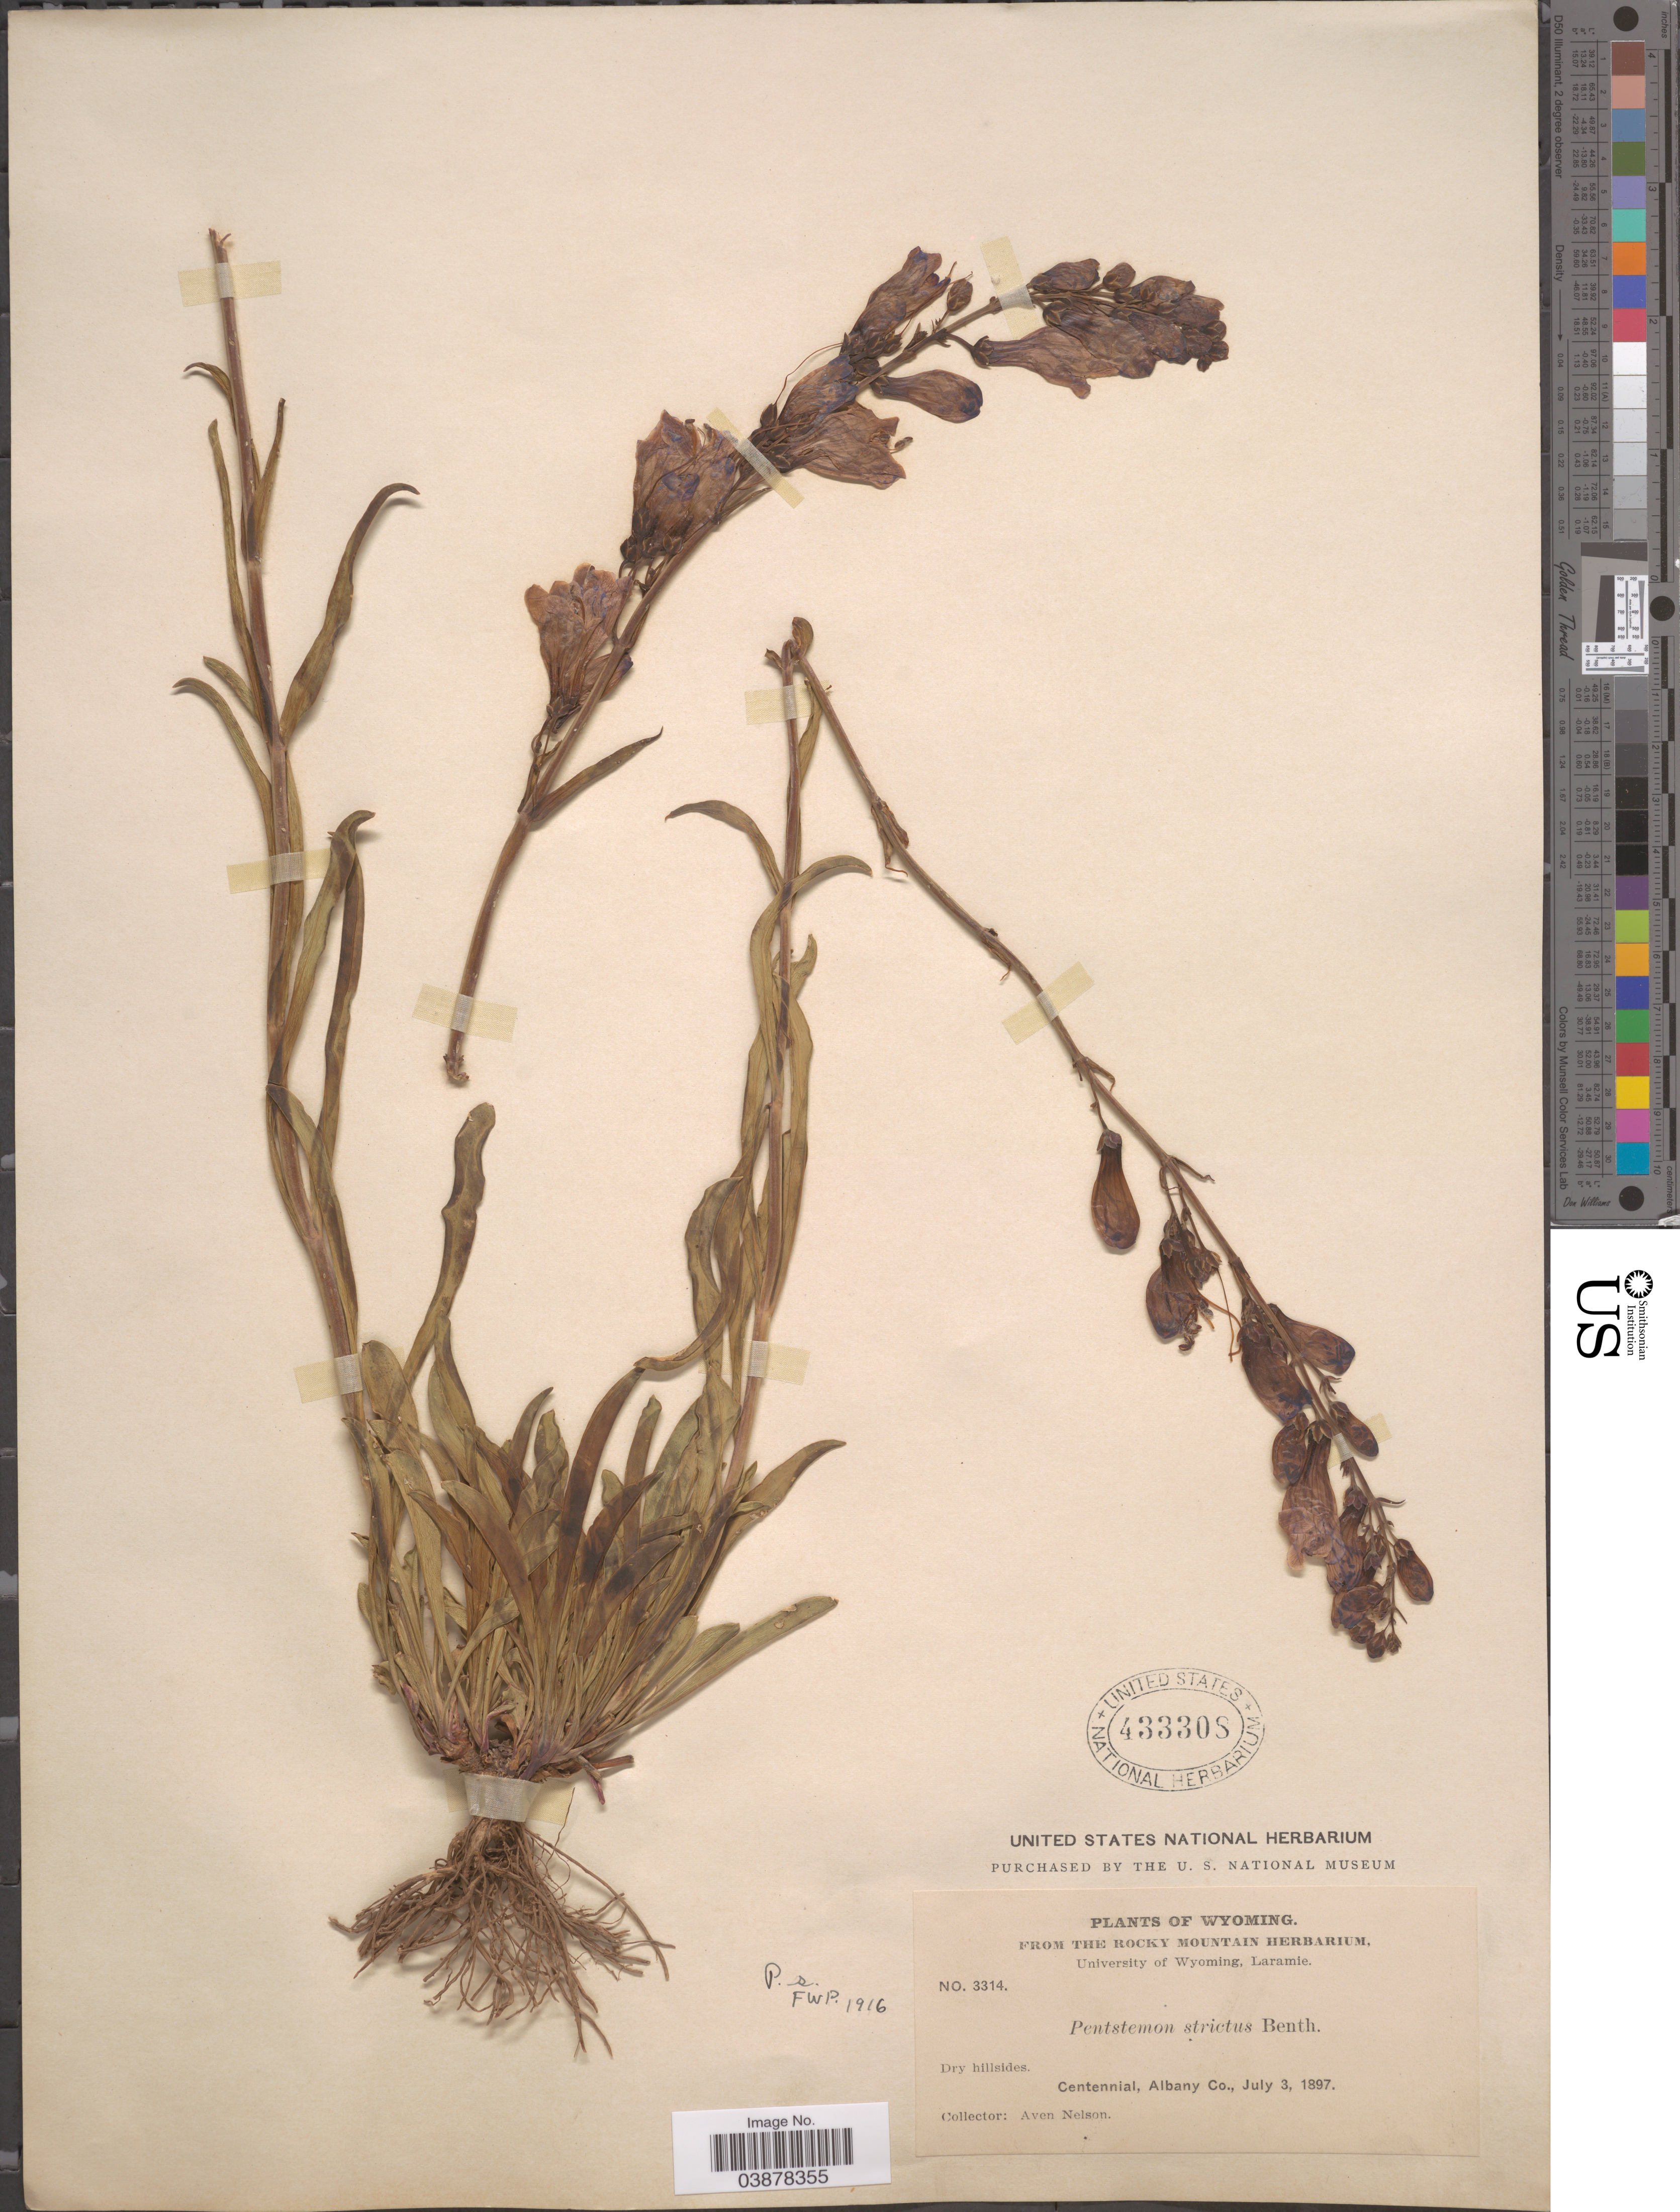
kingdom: Plantae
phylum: Tracheophyta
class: Magnoliopsida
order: Lamiales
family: Plantaginaceae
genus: Penstemon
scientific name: Penstemon strictus subsp. strictus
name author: Benth.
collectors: A. Nelson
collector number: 3314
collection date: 1897-07-03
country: United States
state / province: Wyoming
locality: Centennial, Albany Co.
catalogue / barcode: US 433308